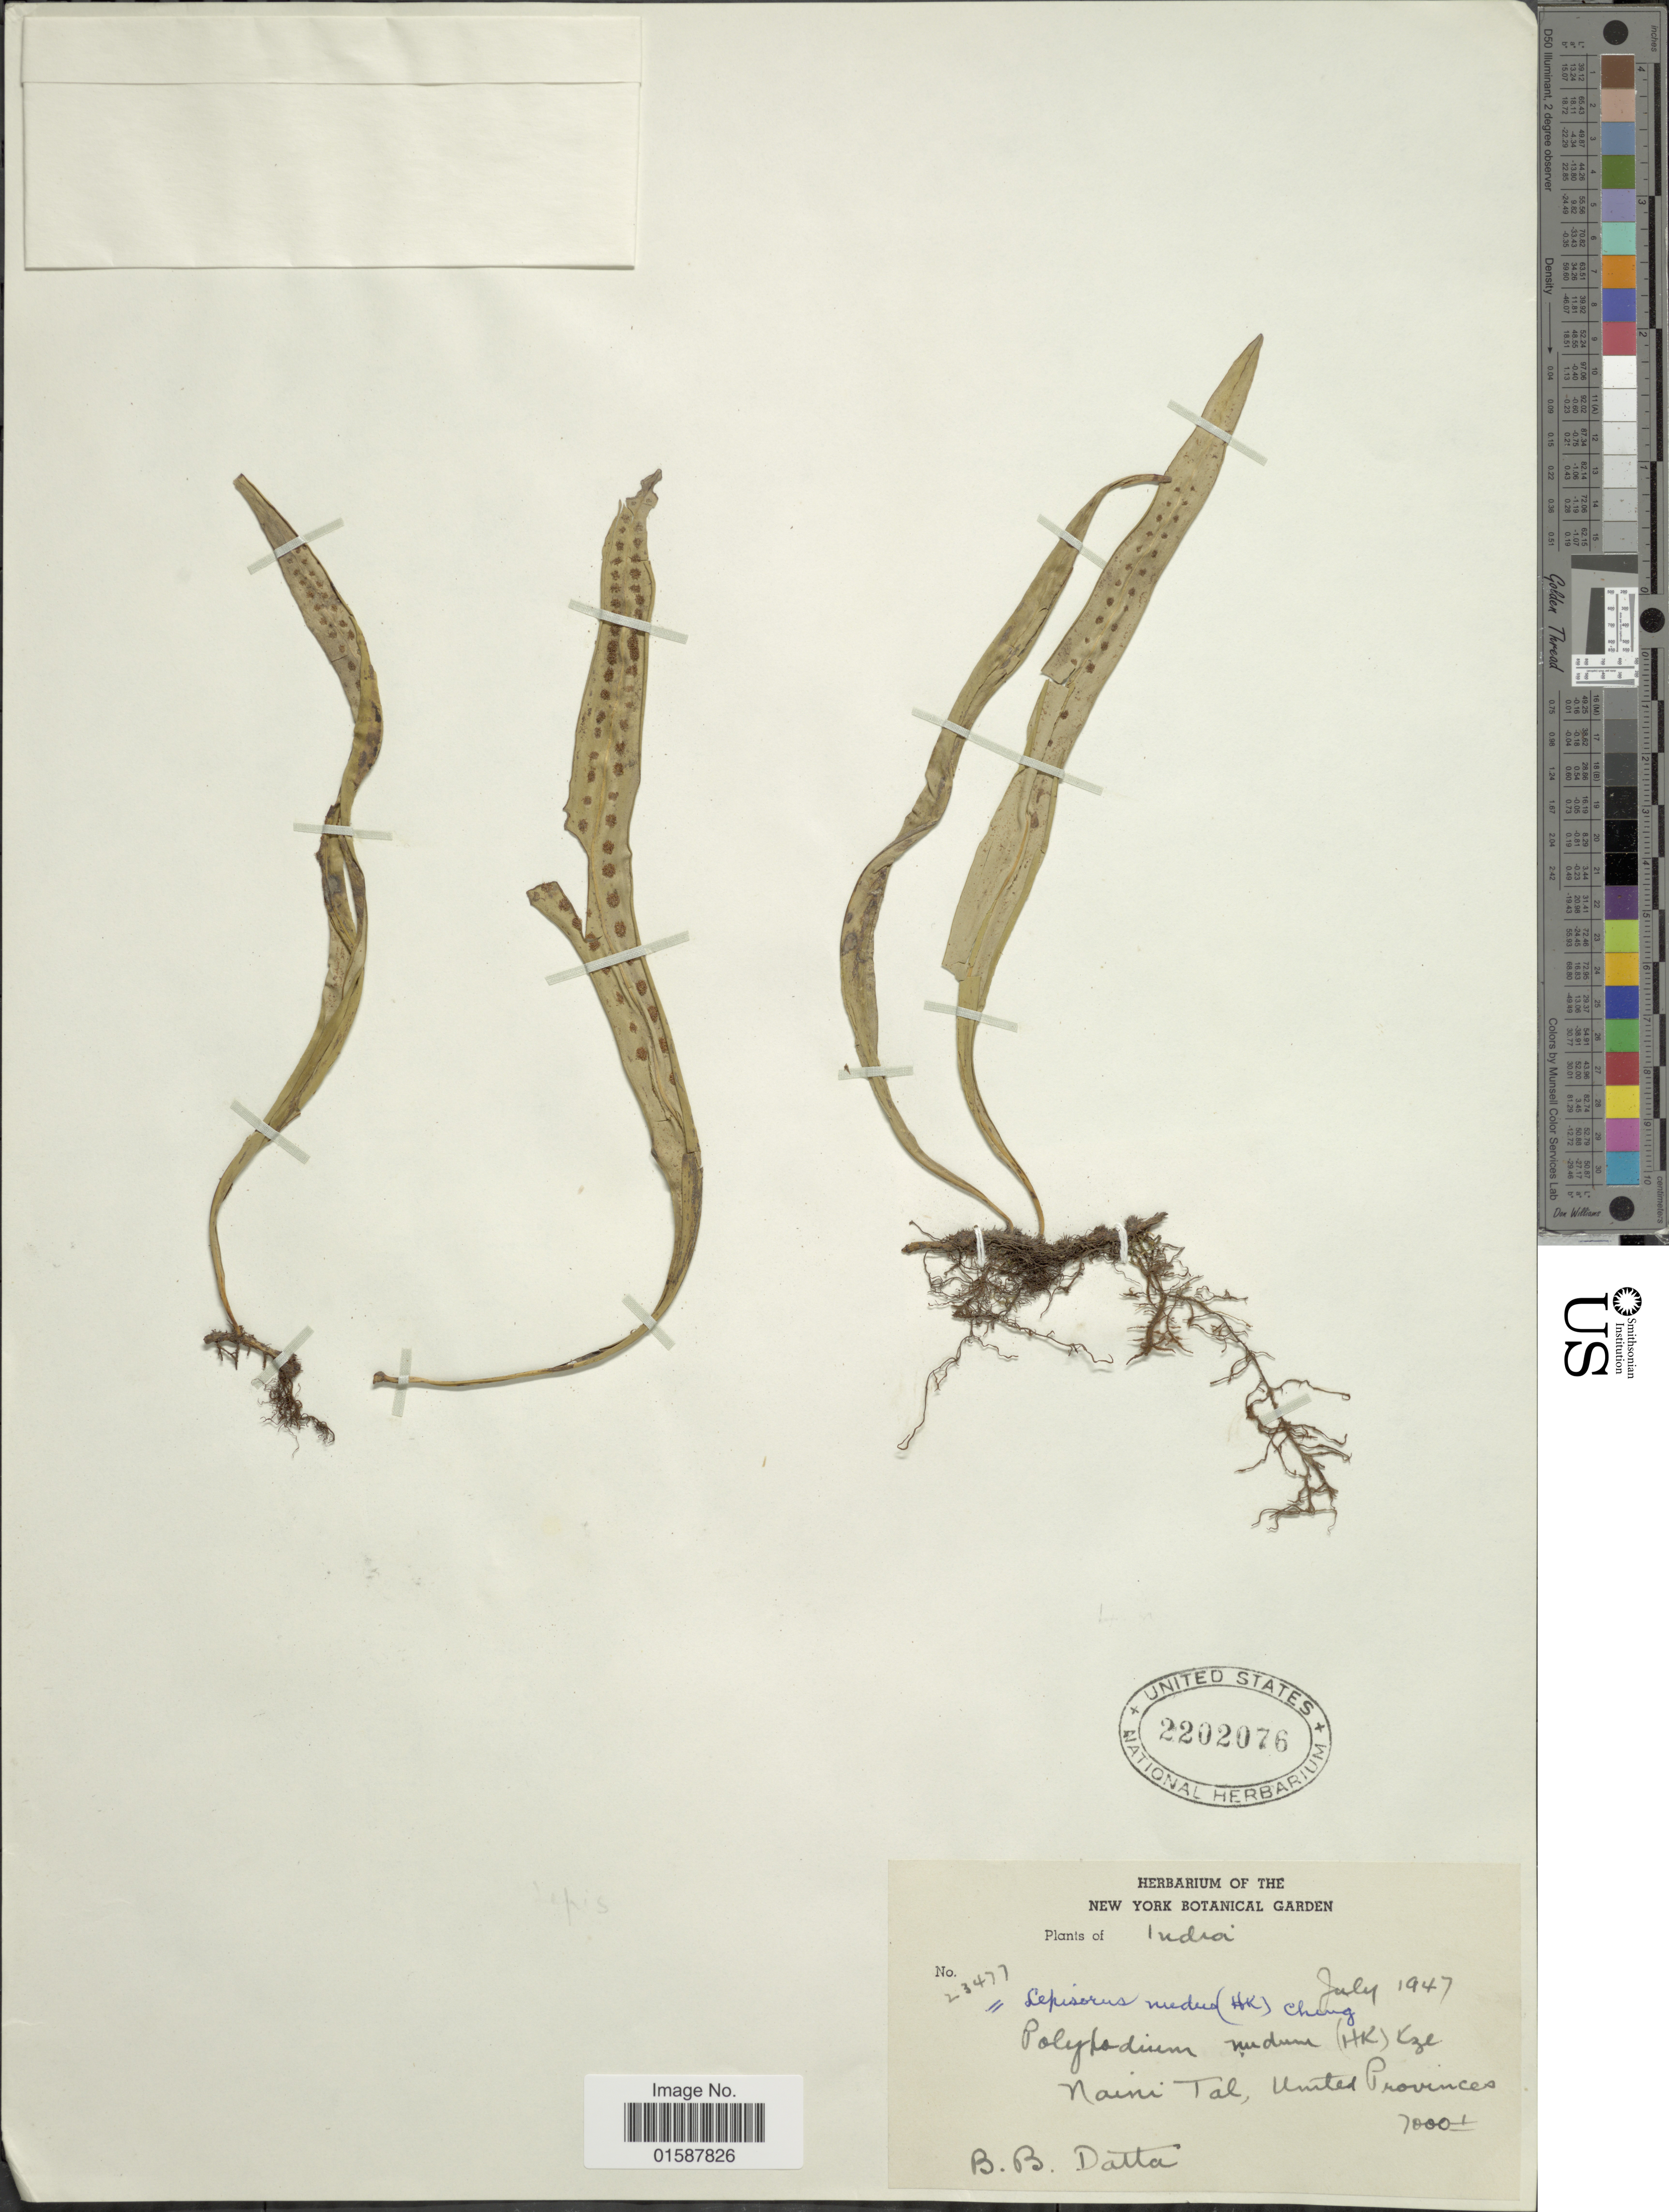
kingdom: Plantae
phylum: Tracheophyta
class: Polypodiopsida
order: Polypodiales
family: Polypodiaceae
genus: Lepisorus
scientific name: Lepisorus nuduisculum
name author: (Kunze)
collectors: B. Datta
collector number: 23477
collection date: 1947-07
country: India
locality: Naini Tal, United Provinces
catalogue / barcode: US 2202076